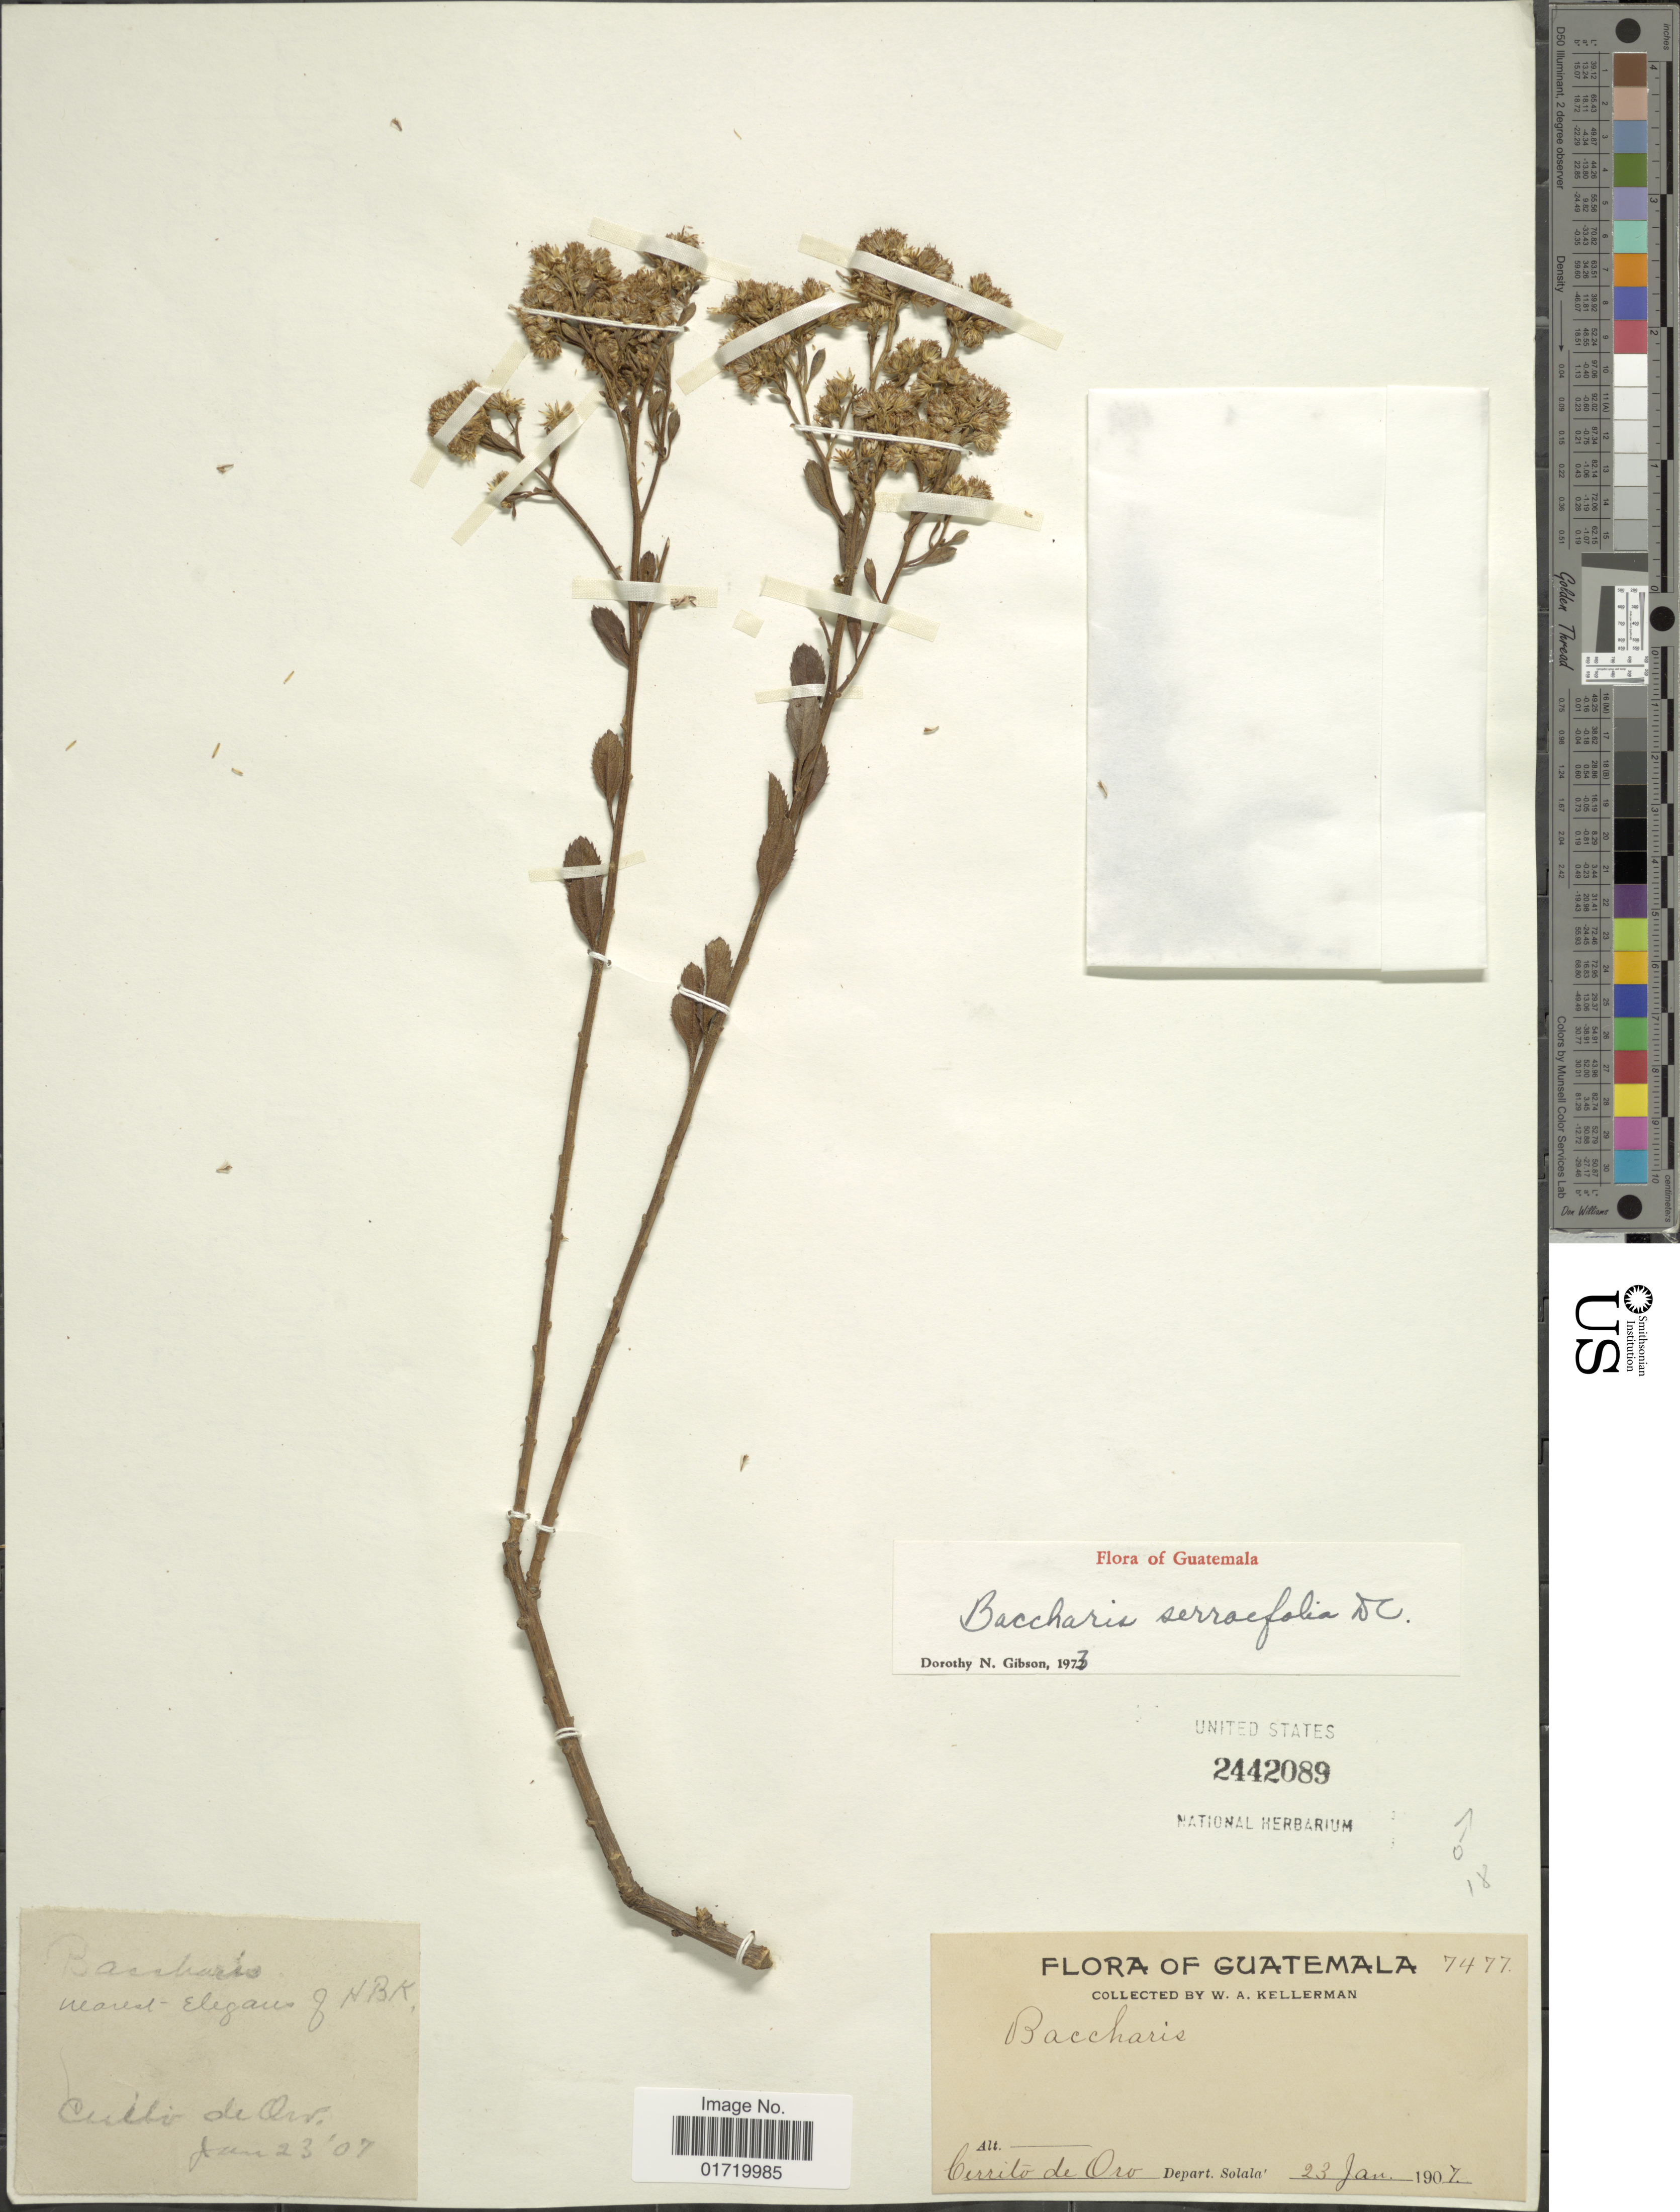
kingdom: Plantae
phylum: Tracheophyta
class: Magnoliopsida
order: Asterales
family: Asteraceae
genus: Baccharis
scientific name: Baccharis serrifolia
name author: DC.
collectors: W. Kellerman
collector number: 7477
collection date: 1907-01-23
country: Guatemala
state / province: Sololá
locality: Cerrito de Oro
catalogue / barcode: US 2442089